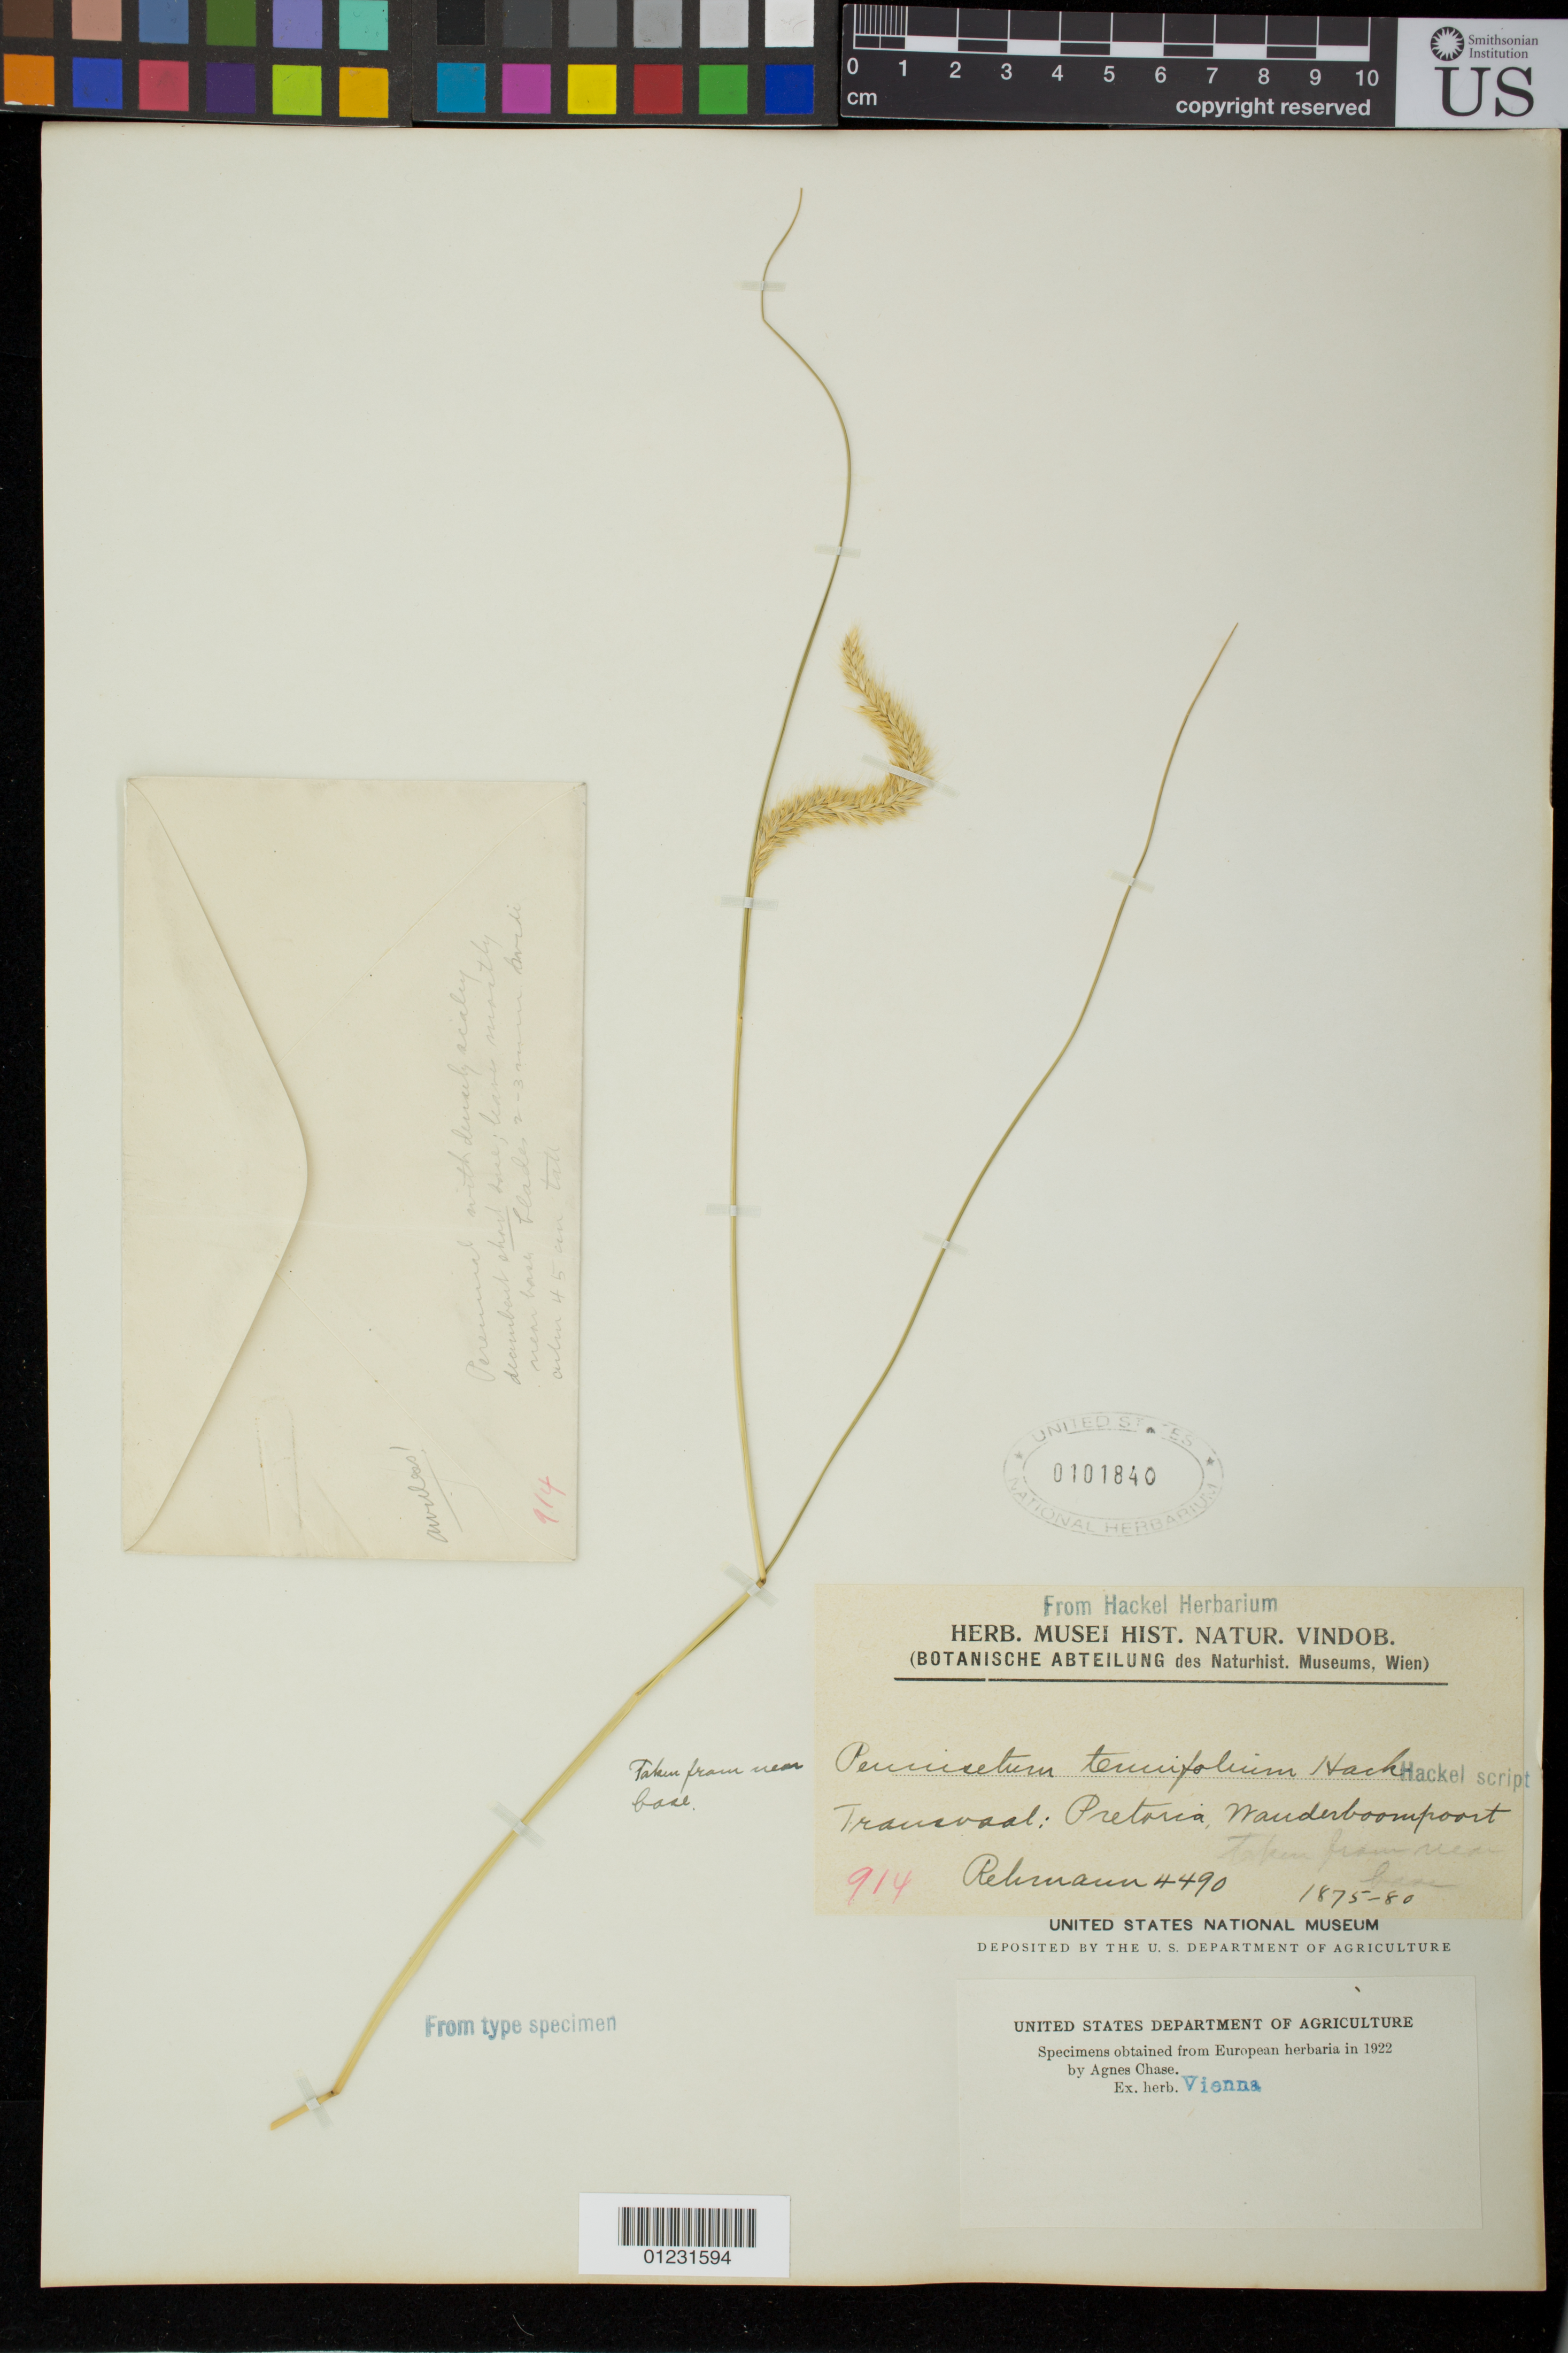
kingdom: Plantae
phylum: Tracheophyta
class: Liliopsida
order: Poales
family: Poaceae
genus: Pennisetum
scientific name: Pennisetum tenuifolium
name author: Hack.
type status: Type Collection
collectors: A. Rehmann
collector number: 4490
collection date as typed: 1875 to -- --- 1880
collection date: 1875/1880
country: South Africa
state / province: Gauteng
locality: Pretoria, Wanderboompoort. Transvaal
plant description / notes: Fragmentary material of type specimen ex herb. Vienna.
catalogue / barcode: US 101840